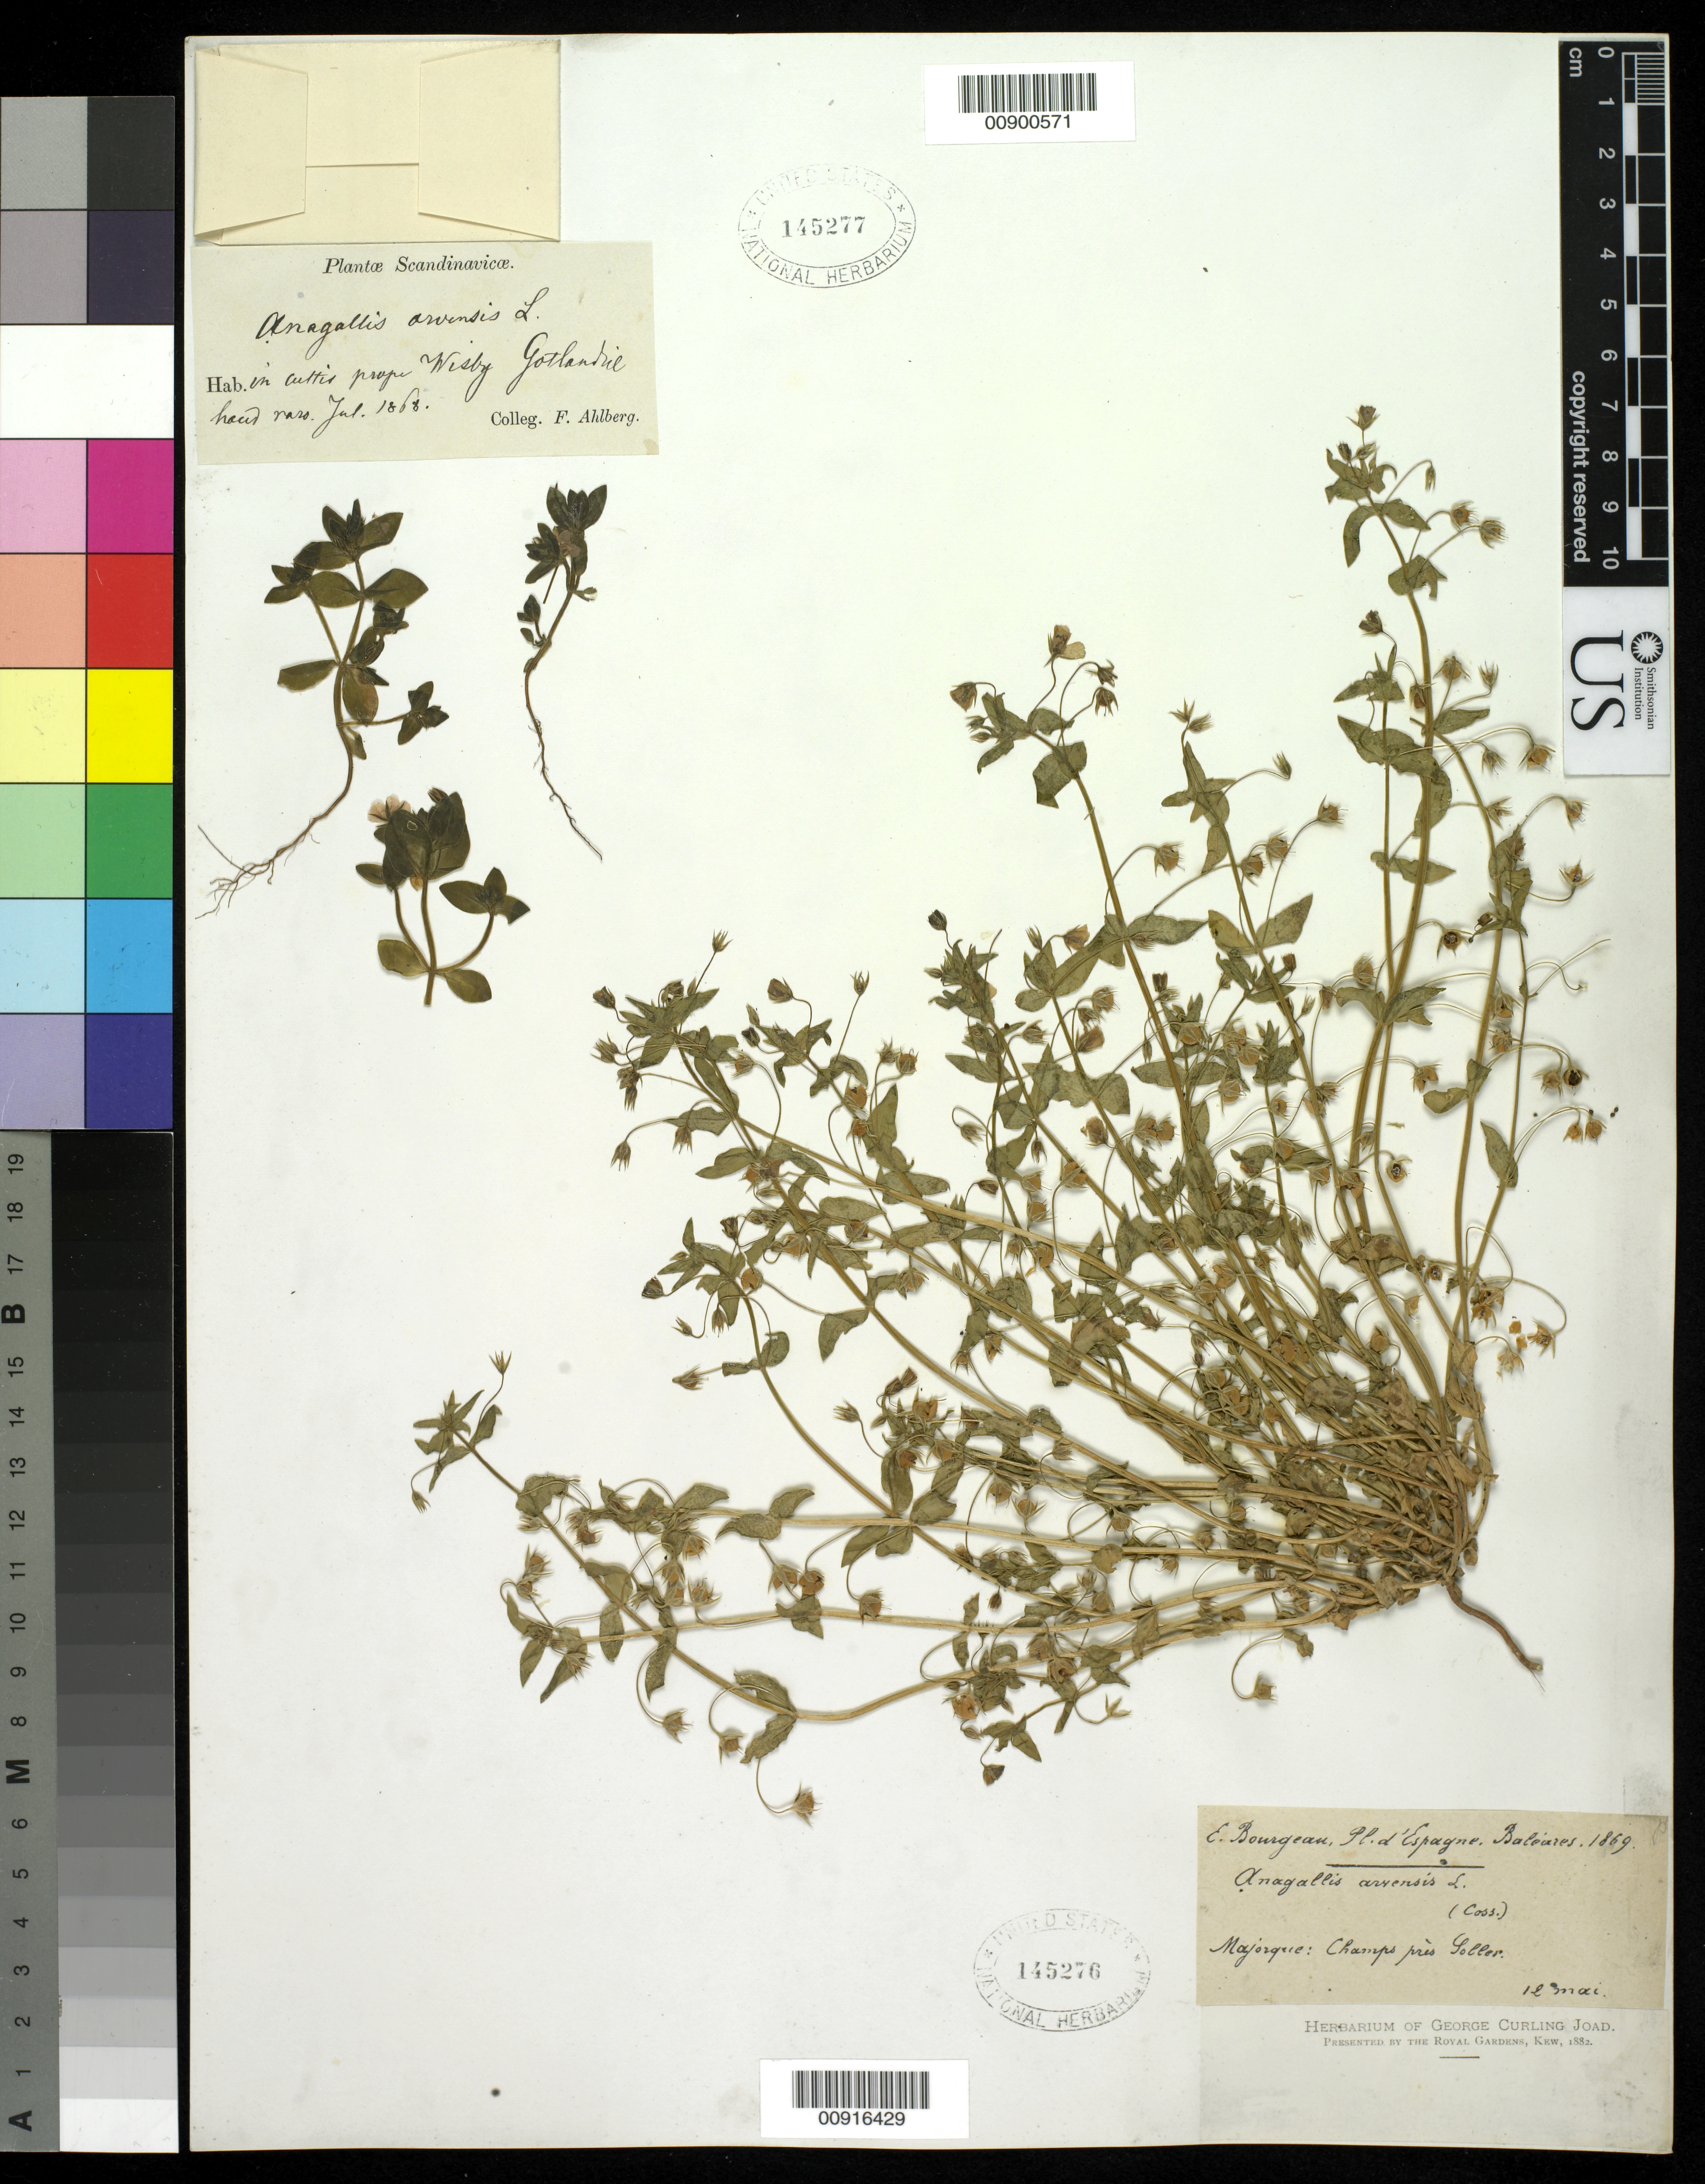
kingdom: Plantae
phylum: Tracheophyta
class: Magnoliopsida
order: Ericales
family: Primulaceae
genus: Anagallis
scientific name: Anagallis arvensis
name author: L.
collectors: F. Ahlberg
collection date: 1868-07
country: Sweden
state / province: Gotland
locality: In cultis prope Visby Gotlandie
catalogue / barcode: US 145277